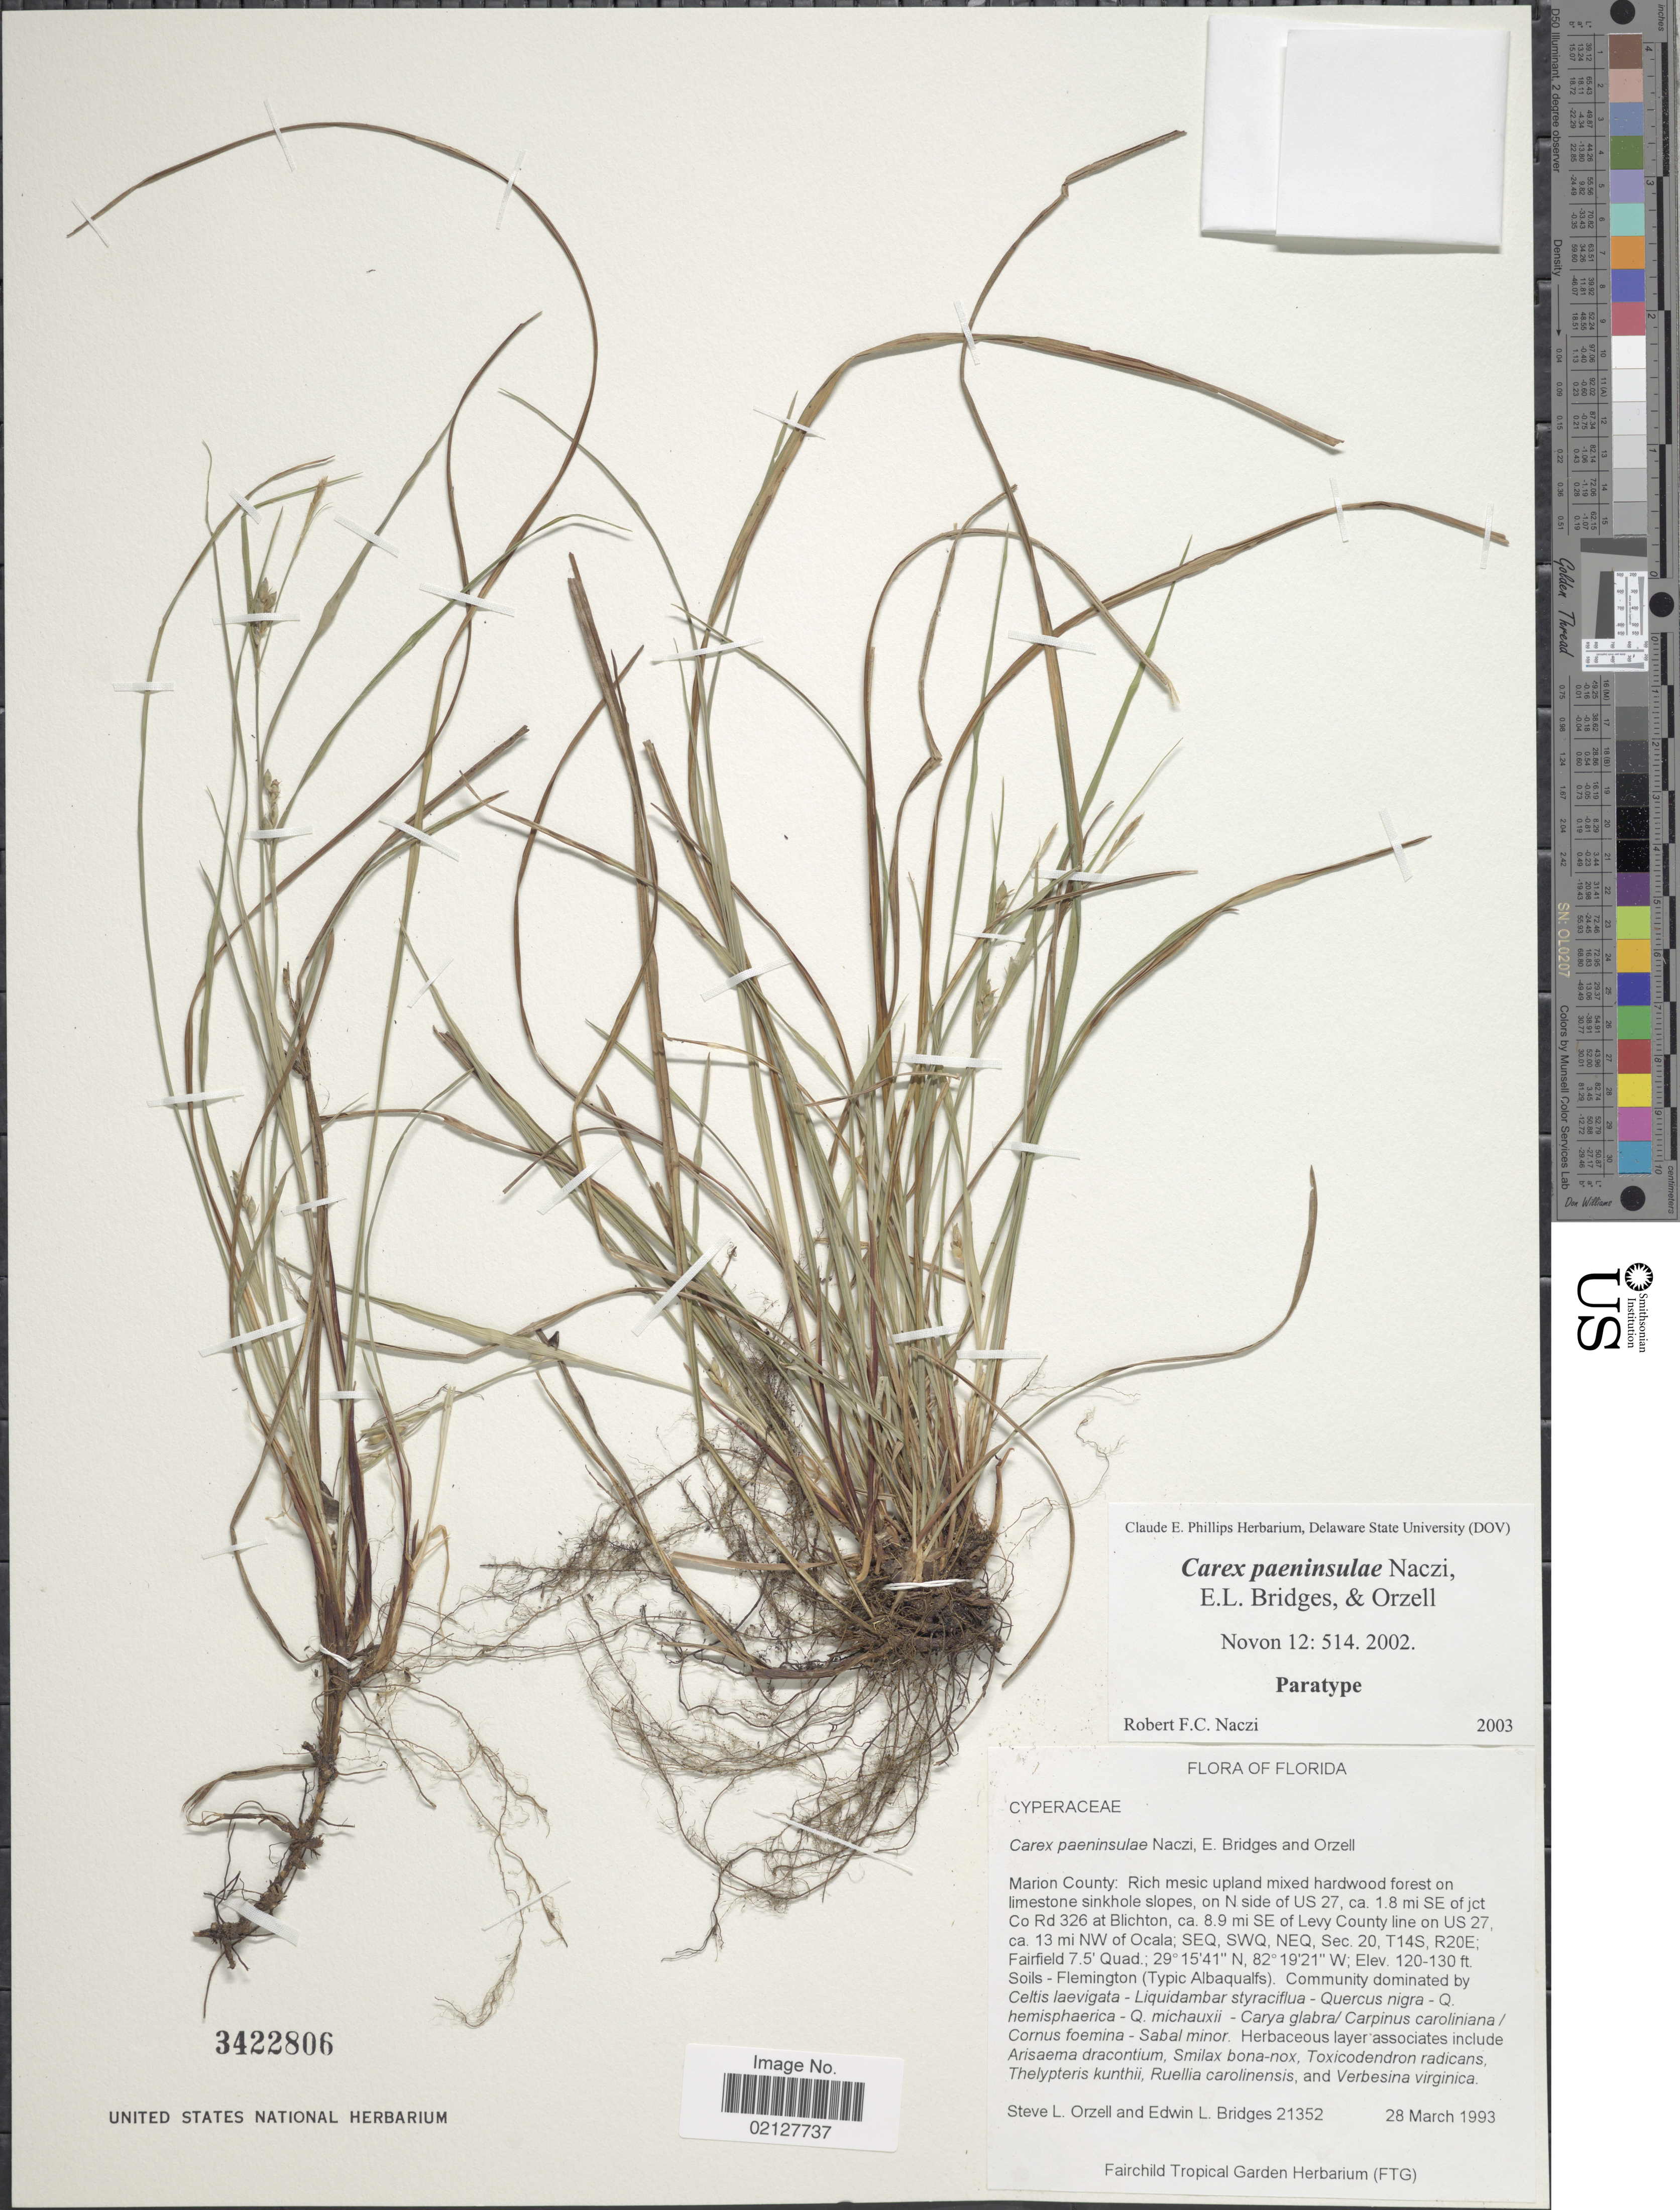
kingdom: Plantae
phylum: Tracheophyta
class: Liliopsida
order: Poales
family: Cyperaceae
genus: Carex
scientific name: Carex paeninsulae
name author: Naczi et al.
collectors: S. Orzell & E. Bridges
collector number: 21352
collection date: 1993-03-28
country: United States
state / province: Florida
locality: Marion County: on N side of US 27, ca 1.8 mi SE of jct Co Rd 326 at Blichton, ca. 8.9 mi SE of Kevy County line on US 27, ca. 13 mi NW of Ocala; SEQ, SWQ, NEQ, Sec. 20, T14S, R20E; Fairfield 7.5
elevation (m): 37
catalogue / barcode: US 3422806